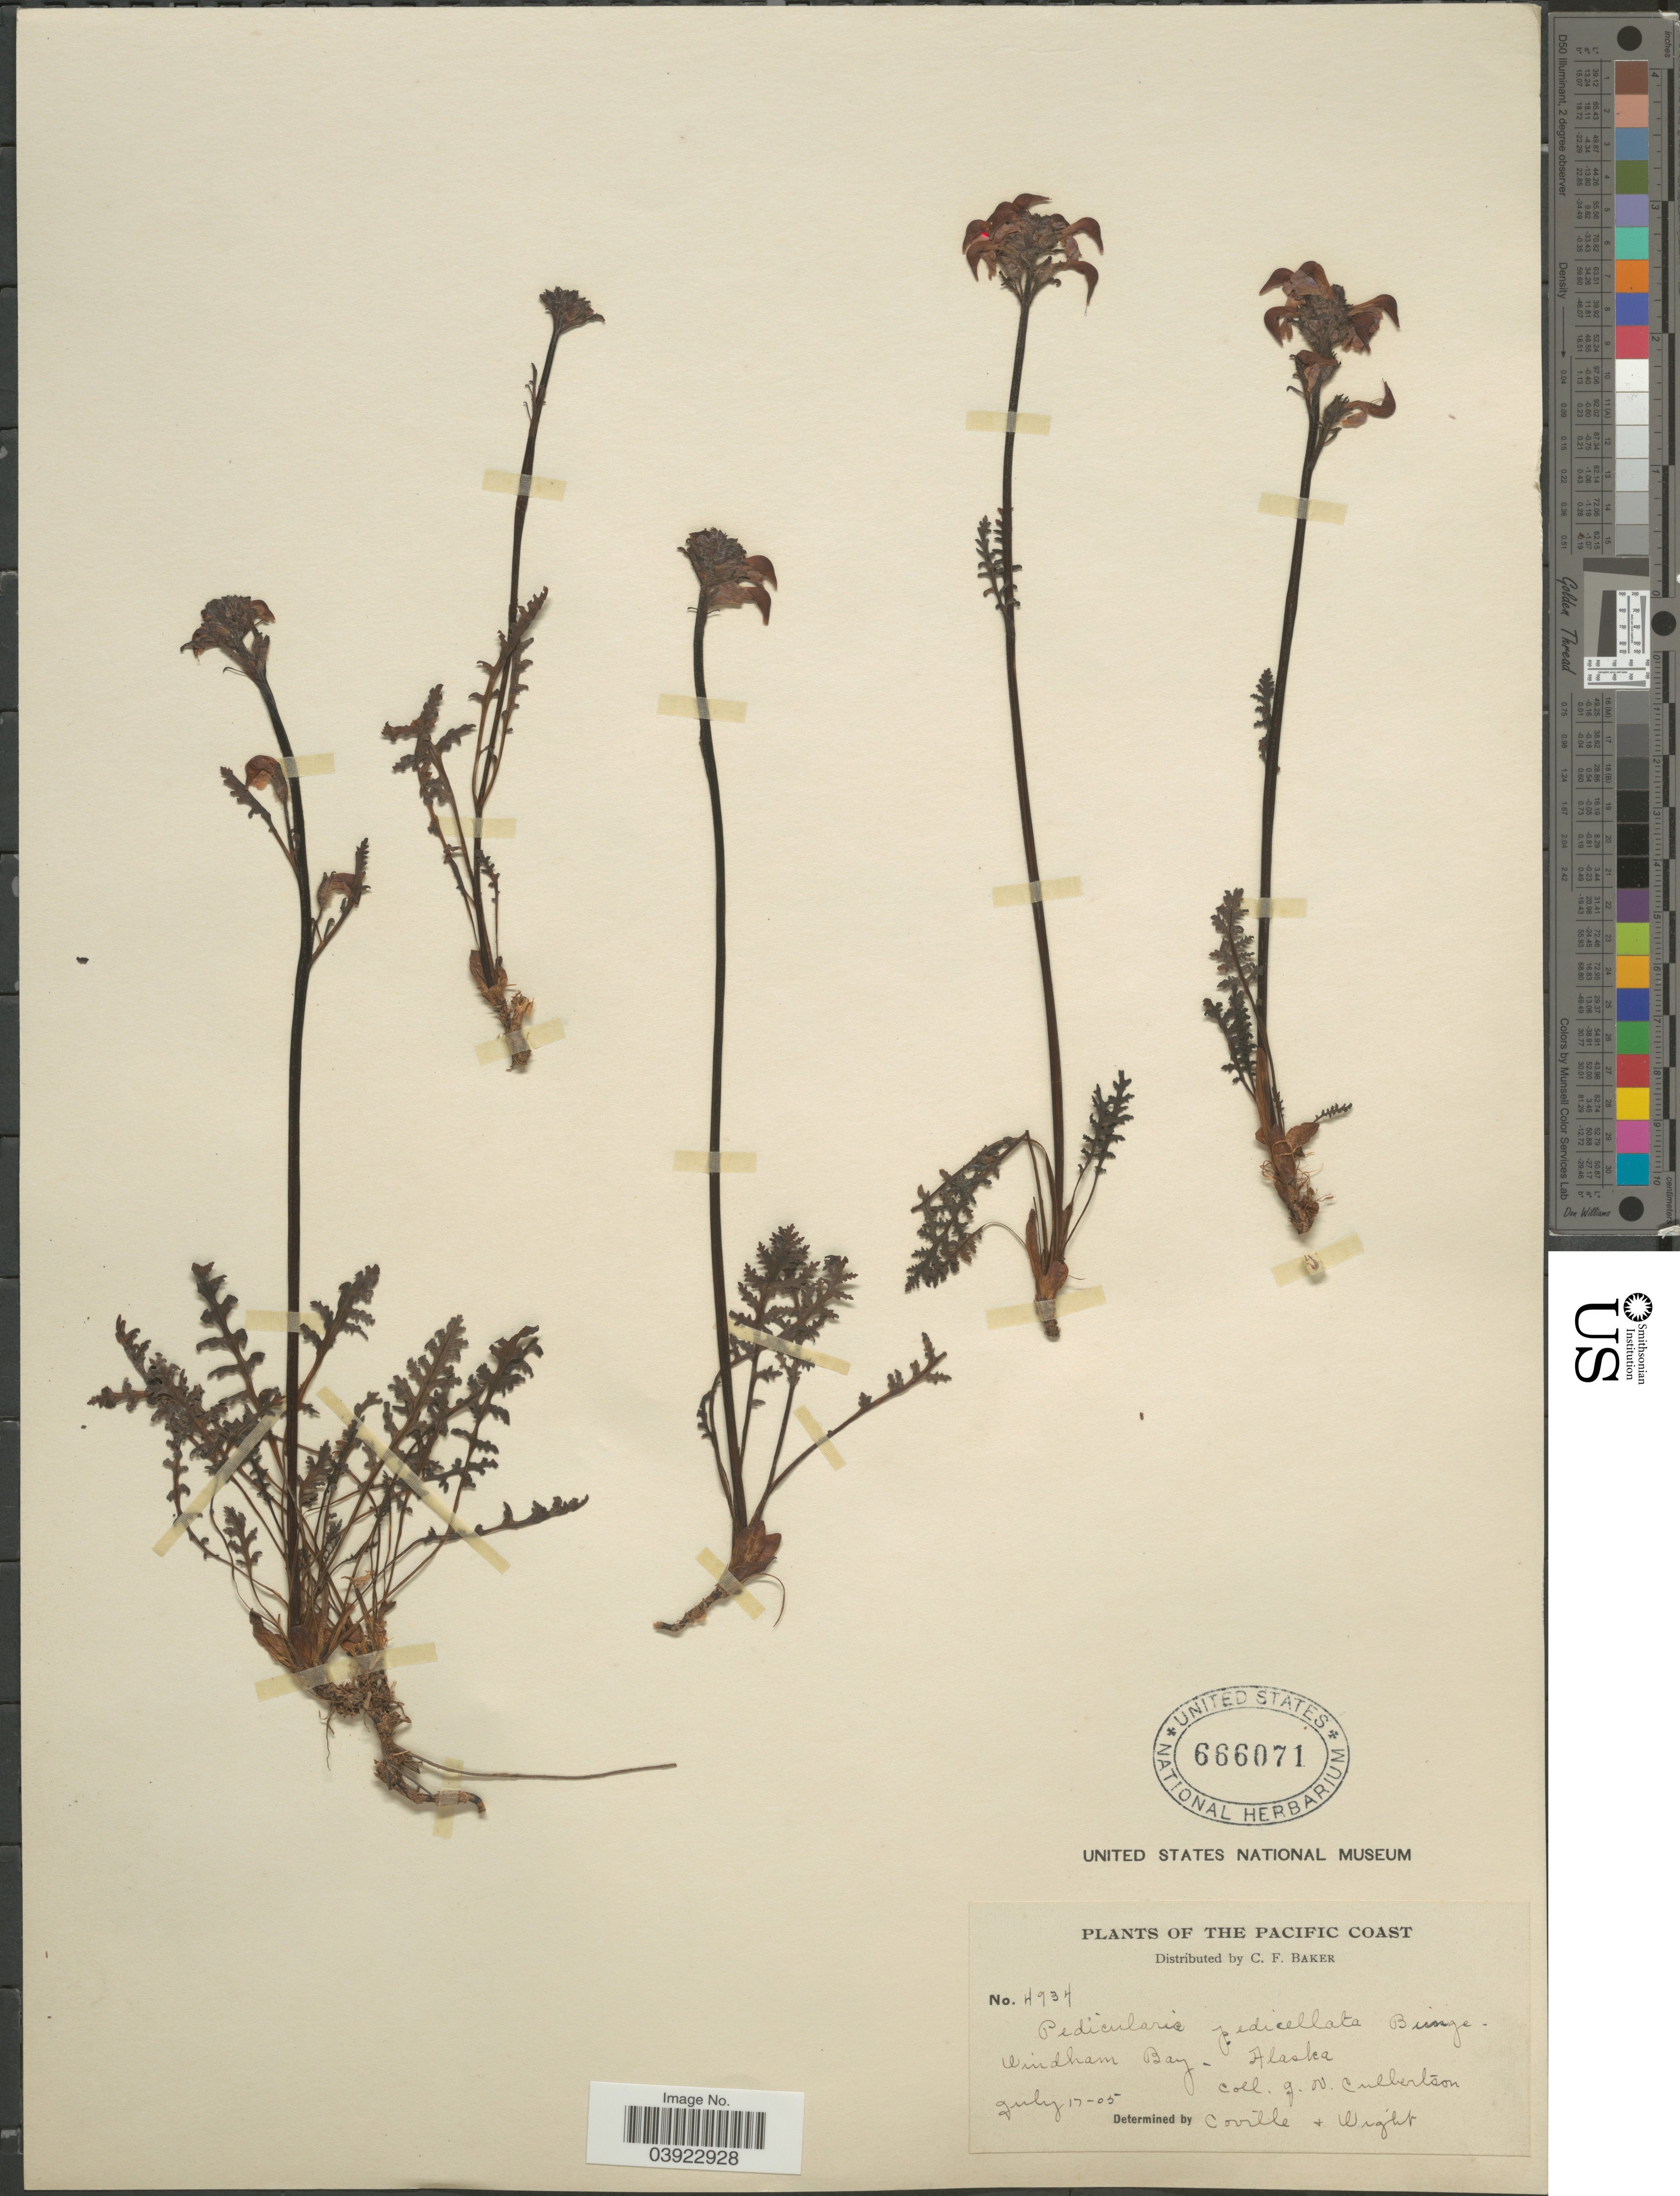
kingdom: Plantae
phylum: Tracheophyta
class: Magnoliopsida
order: Lamiales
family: Orobanchaceae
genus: Pedicularis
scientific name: Pedicularis ornithorhyncha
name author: Benth.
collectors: G. Culbertson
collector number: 4934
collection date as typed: Transcribed d/m/y: 17/7/5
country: United States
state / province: Alaska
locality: The Pacific Coast. Windham Bay.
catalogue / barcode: US 666071